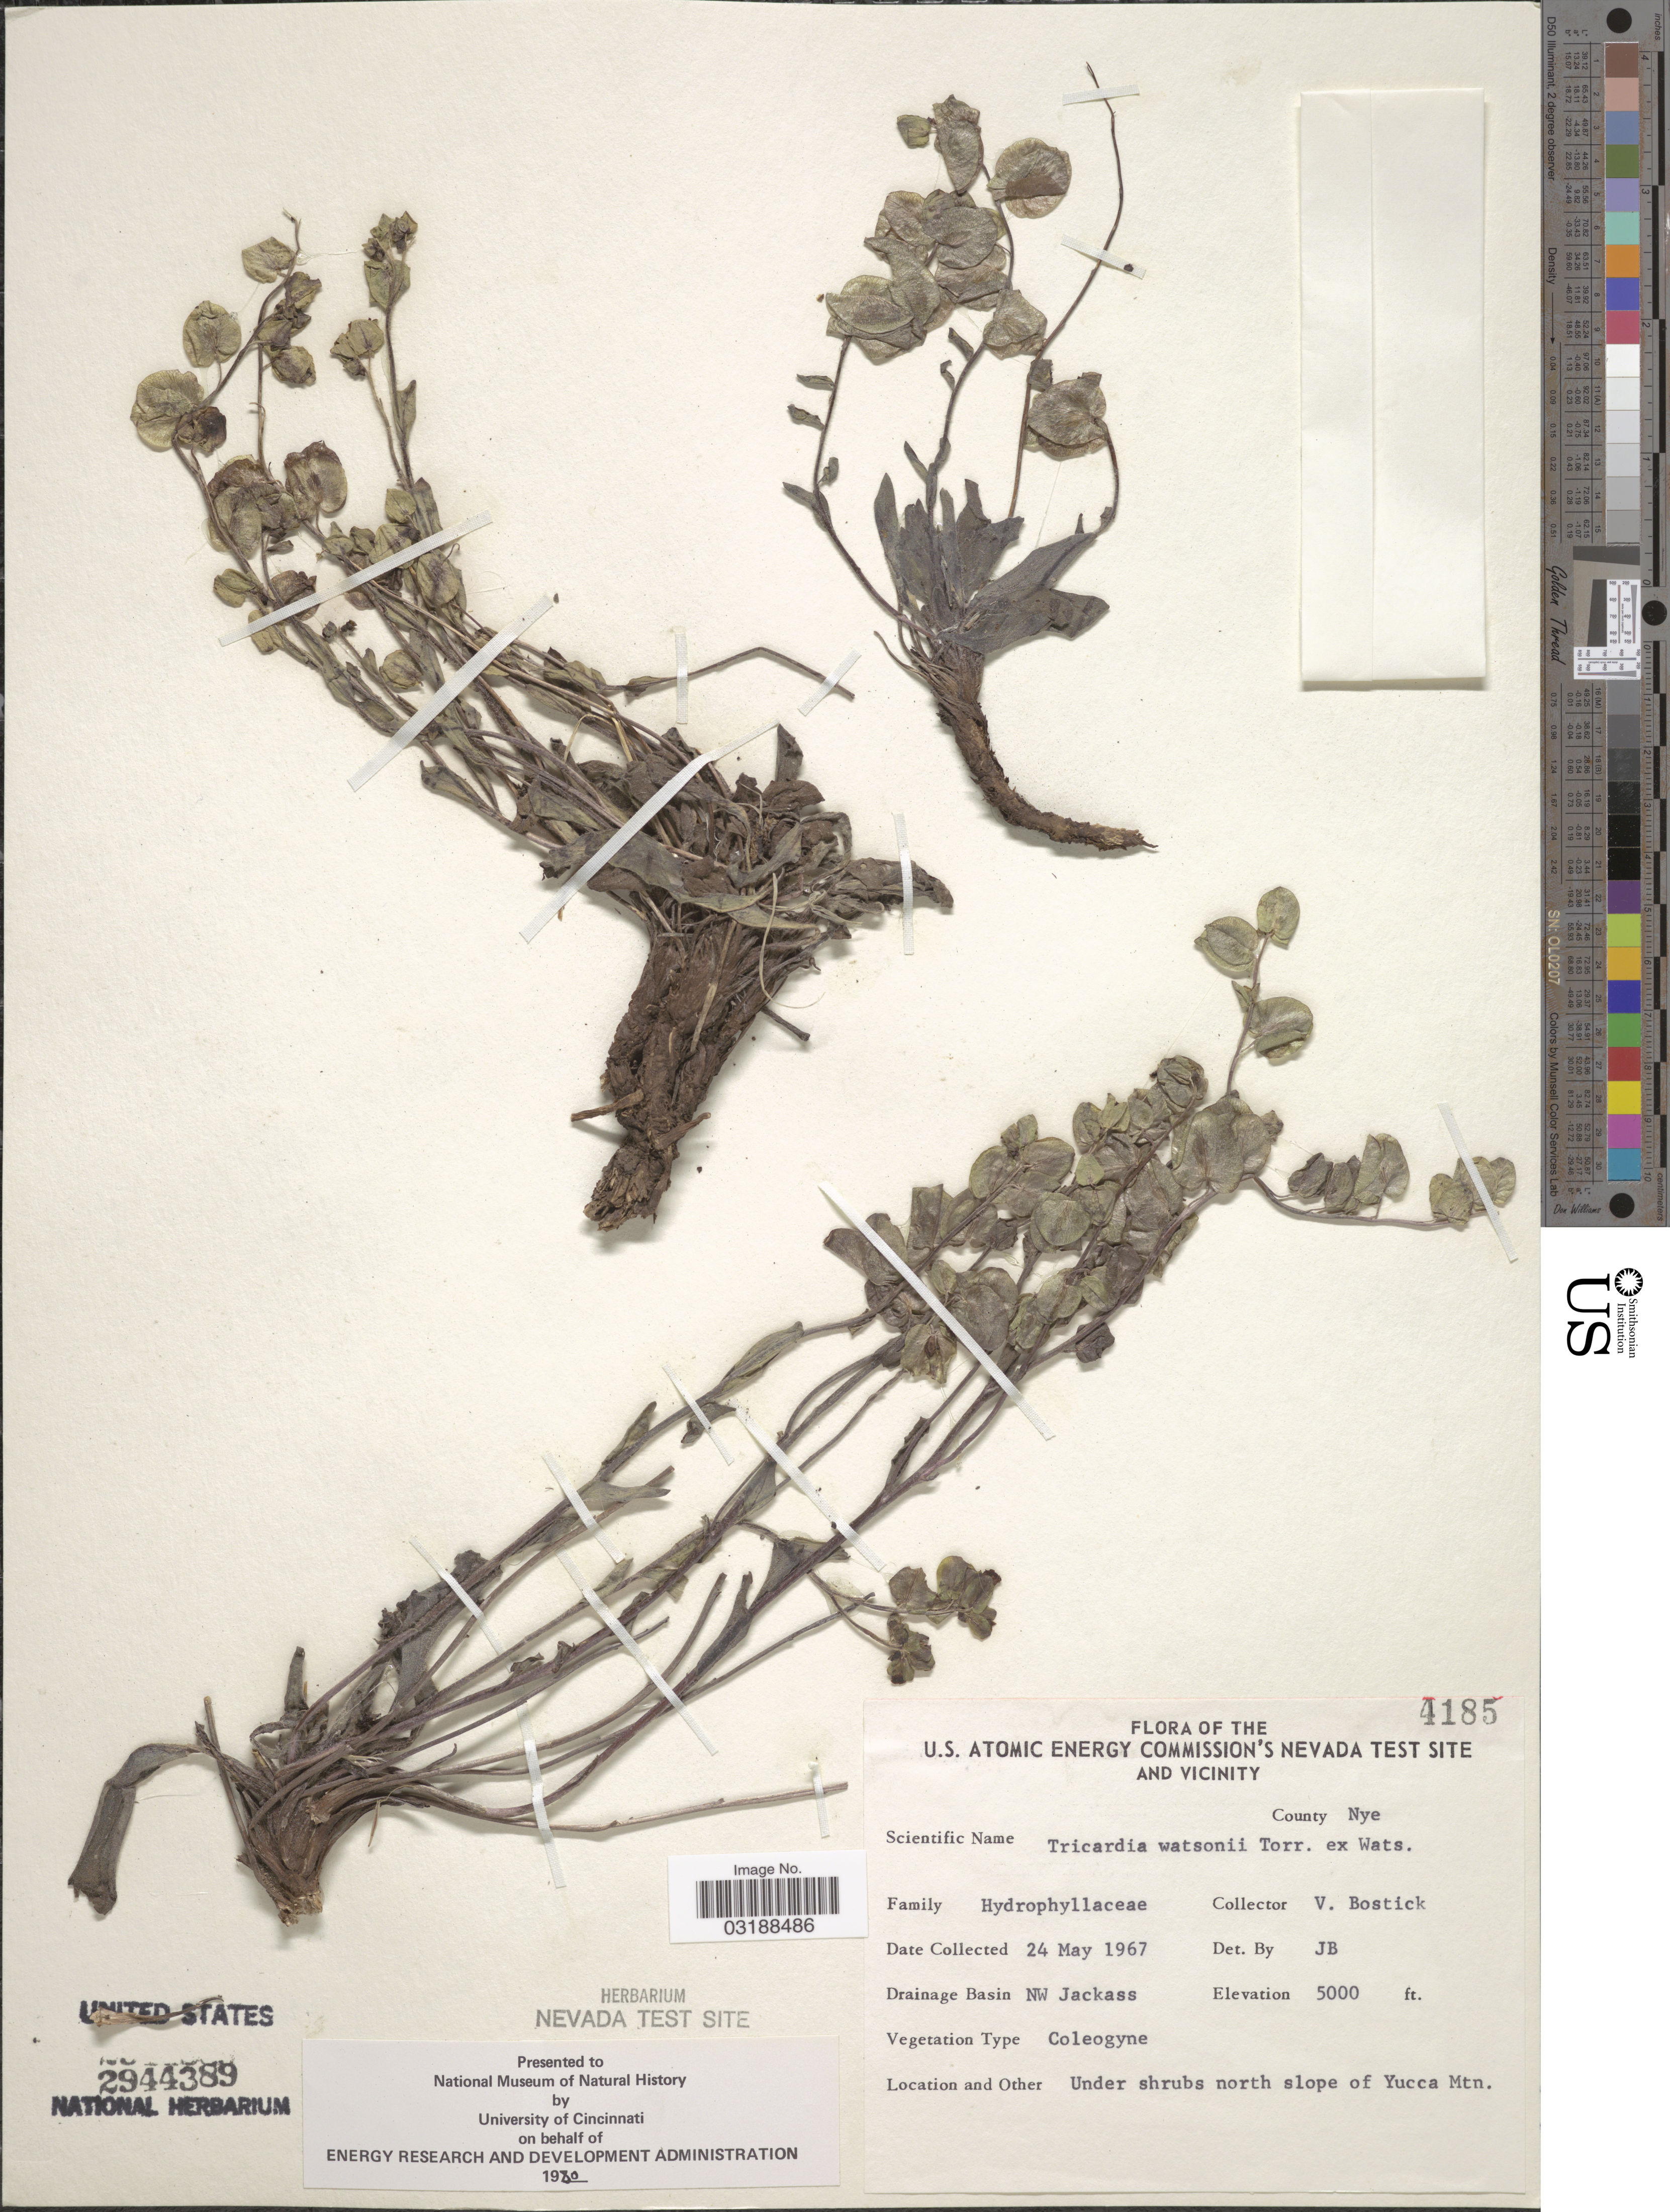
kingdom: Plantae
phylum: Tracheophyta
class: Magnoliopsida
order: Boraginales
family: Hydrophyllaceae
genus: Tricardia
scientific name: Tricardia watsonii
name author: Torr. ex S. Watson in C. King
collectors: V. Bostick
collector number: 4185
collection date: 1967-05-24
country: United States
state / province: Nevada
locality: U.S. Atomic Energy Commission's Nevada Test Site and Vicinity, County Nye, Drainage Basin NW Jackass, Under shrubs north slope of Yucca Mtn.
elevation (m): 1524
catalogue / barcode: US 2944389